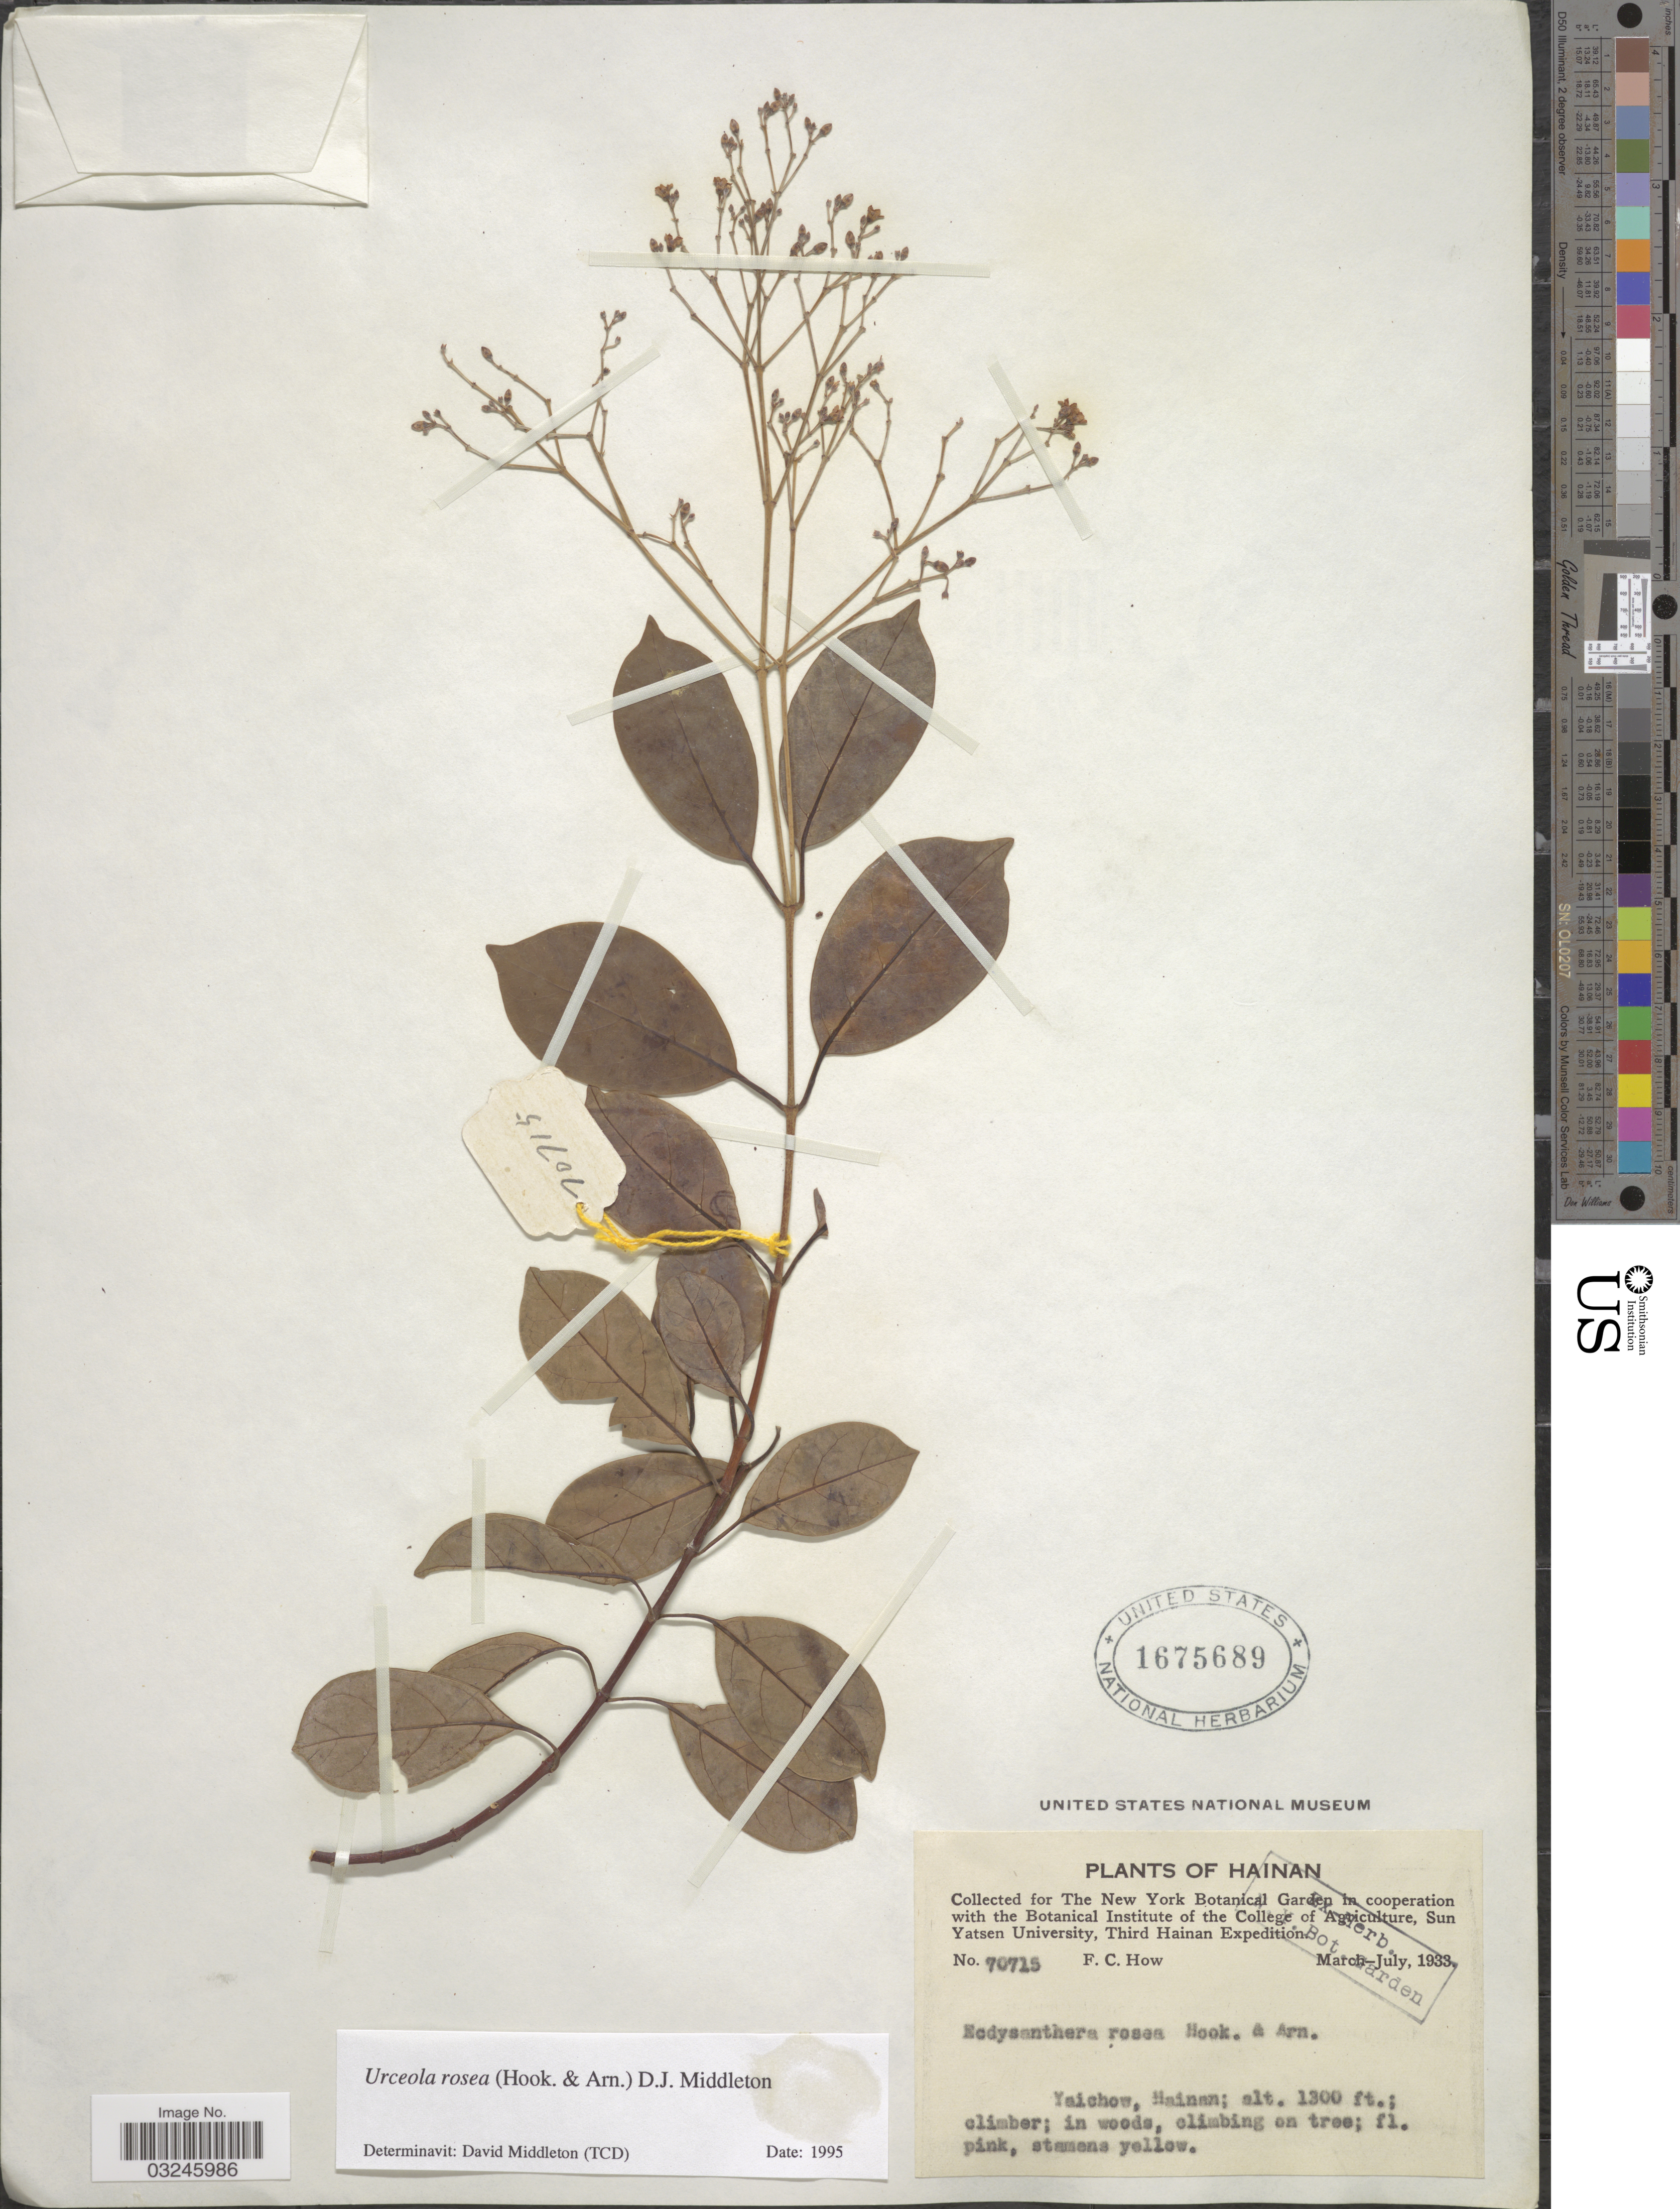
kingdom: Plantae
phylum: Tracheophyta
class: Magnoliopsida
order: Gentianales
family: Apocynaceae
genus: Urceola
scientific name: Urceola rosea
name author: Hook. & Arn.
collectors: F. C. How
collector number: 70715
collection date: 1933-03/1933-07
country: China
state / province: Hainan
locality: Yaichow, Hainan.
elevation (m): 396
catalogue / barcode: US 1675689